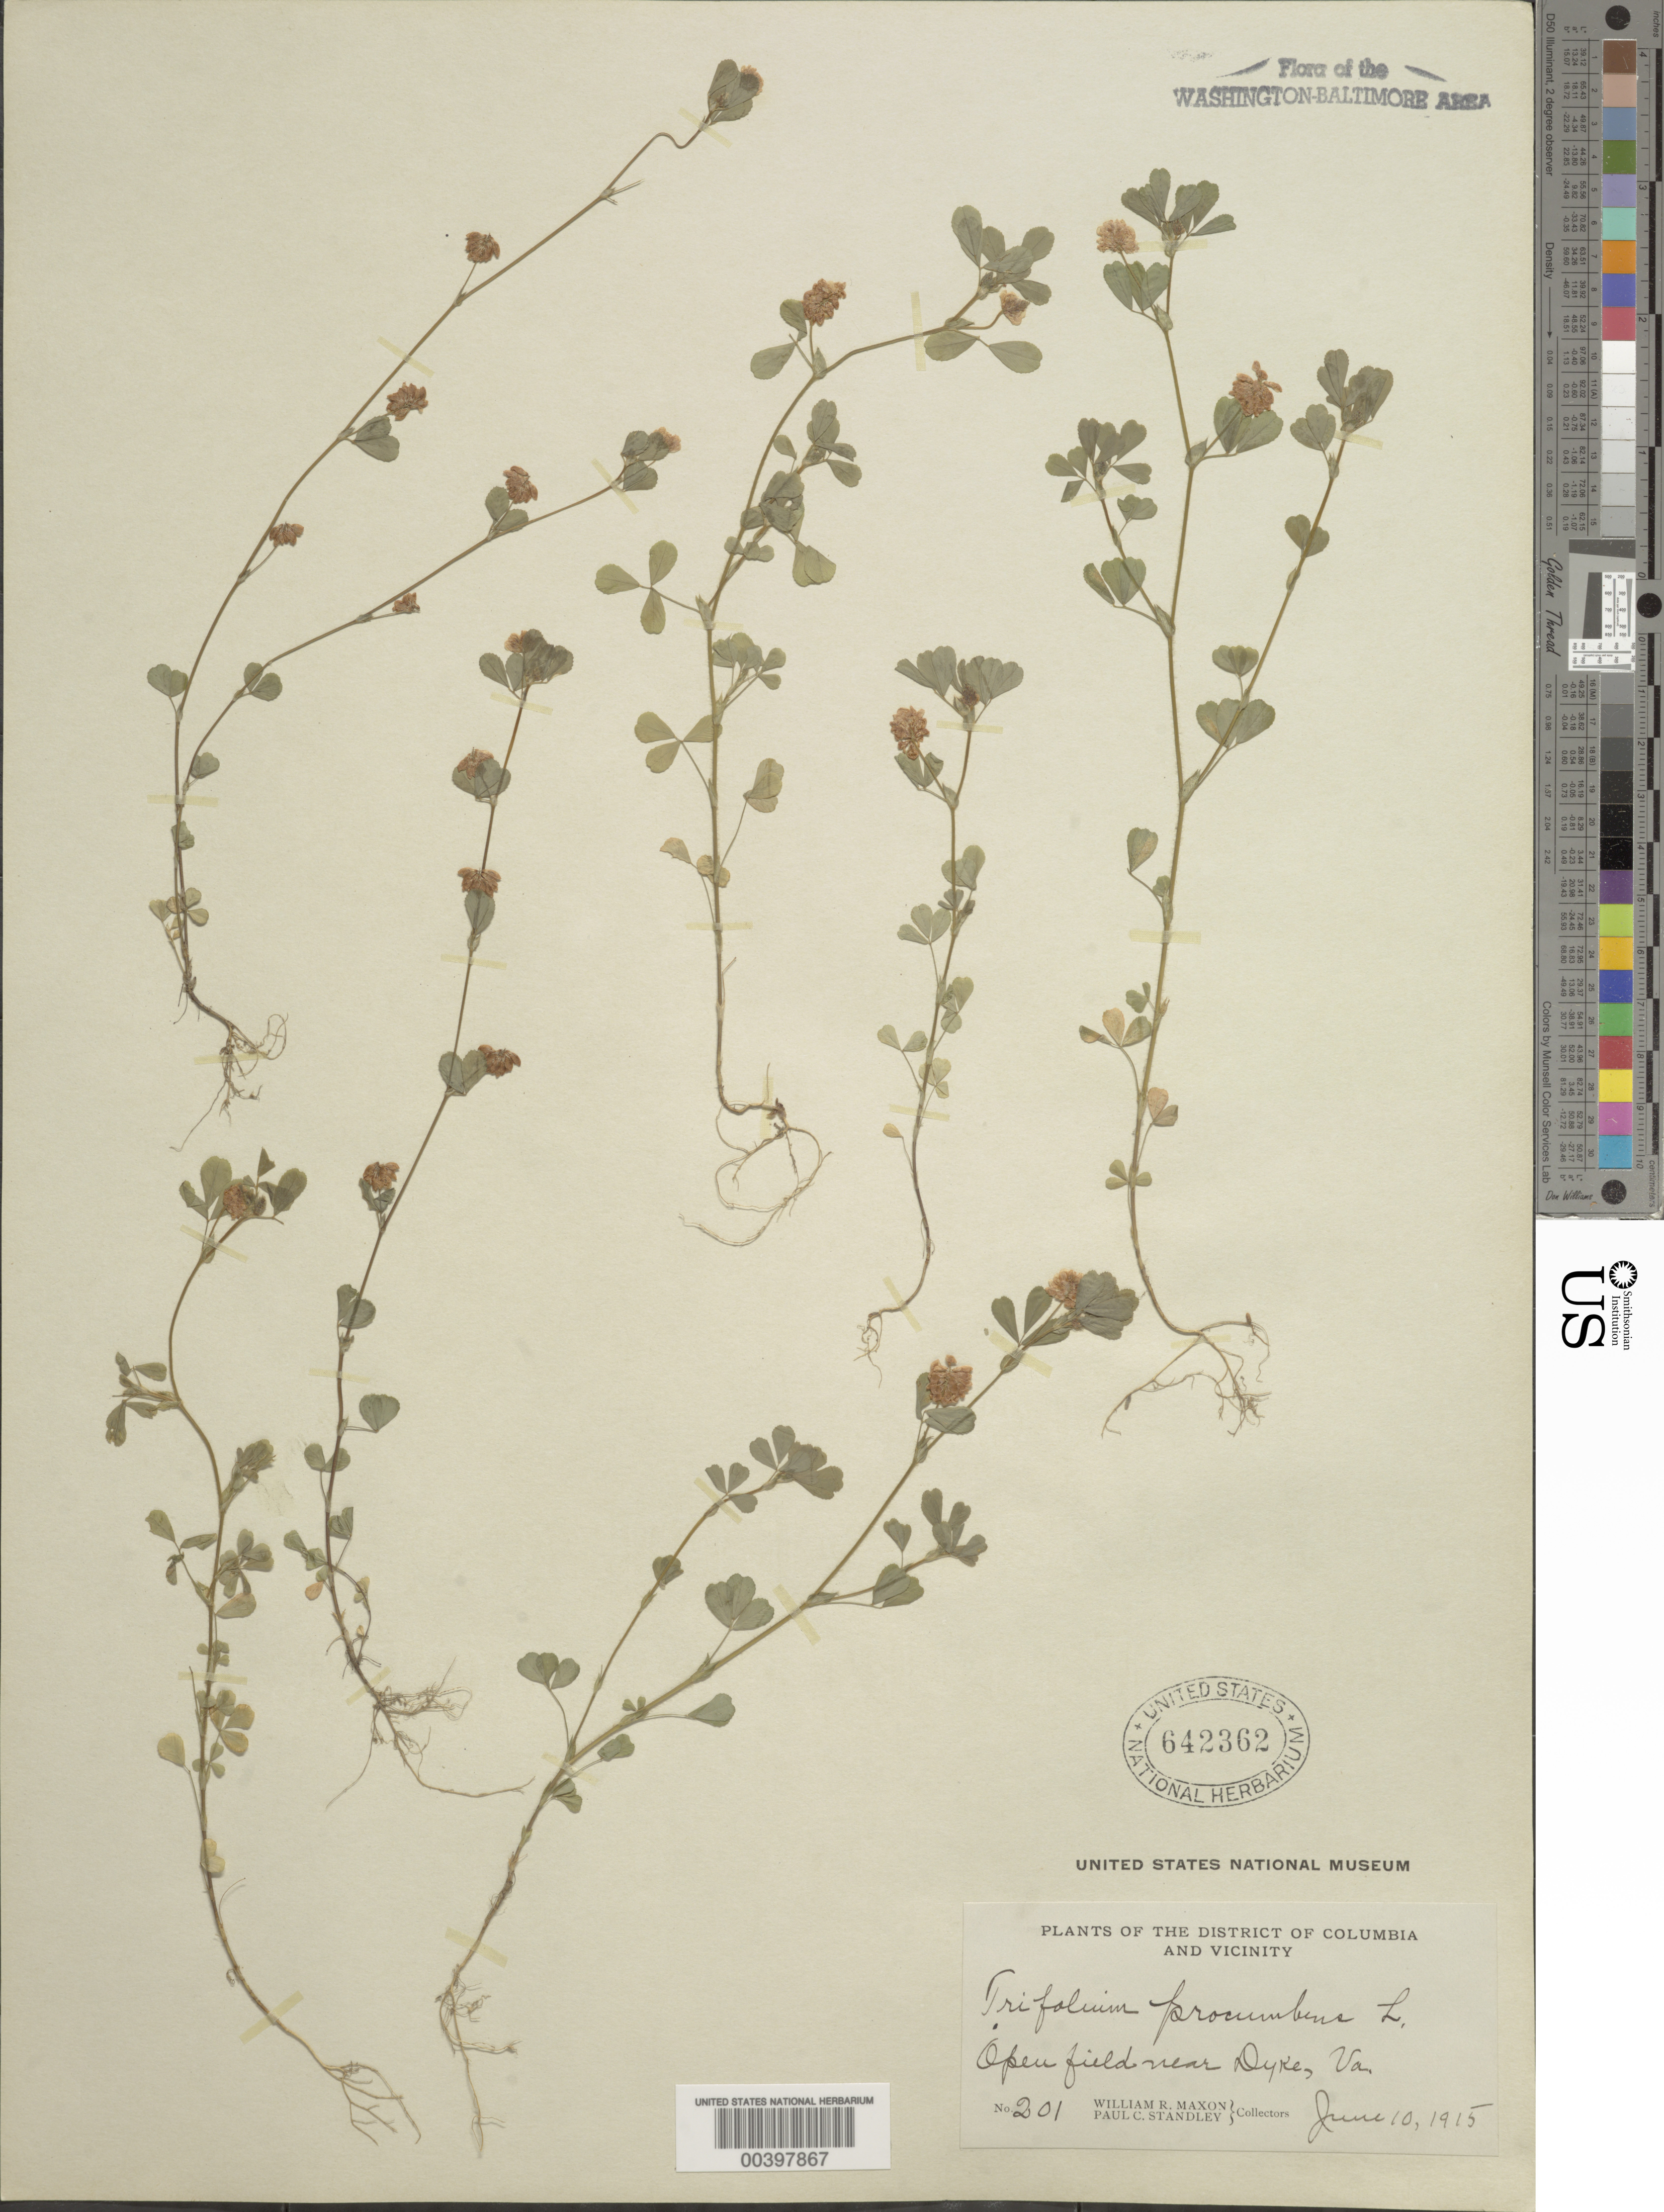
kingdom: Plantae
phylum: Tracheophyta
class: Magnoliopsida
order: Fabales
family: Fabaceae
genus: Trifolium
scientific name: Trifolium campestre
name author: Schreb.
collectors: W. R. Maxon & P. C. Standley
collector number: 201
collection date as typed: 10 Jun 1915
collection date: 1915-06-10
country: United States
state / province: Virginia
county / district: Fairfax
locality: Dyke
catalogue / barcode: US 642362-2